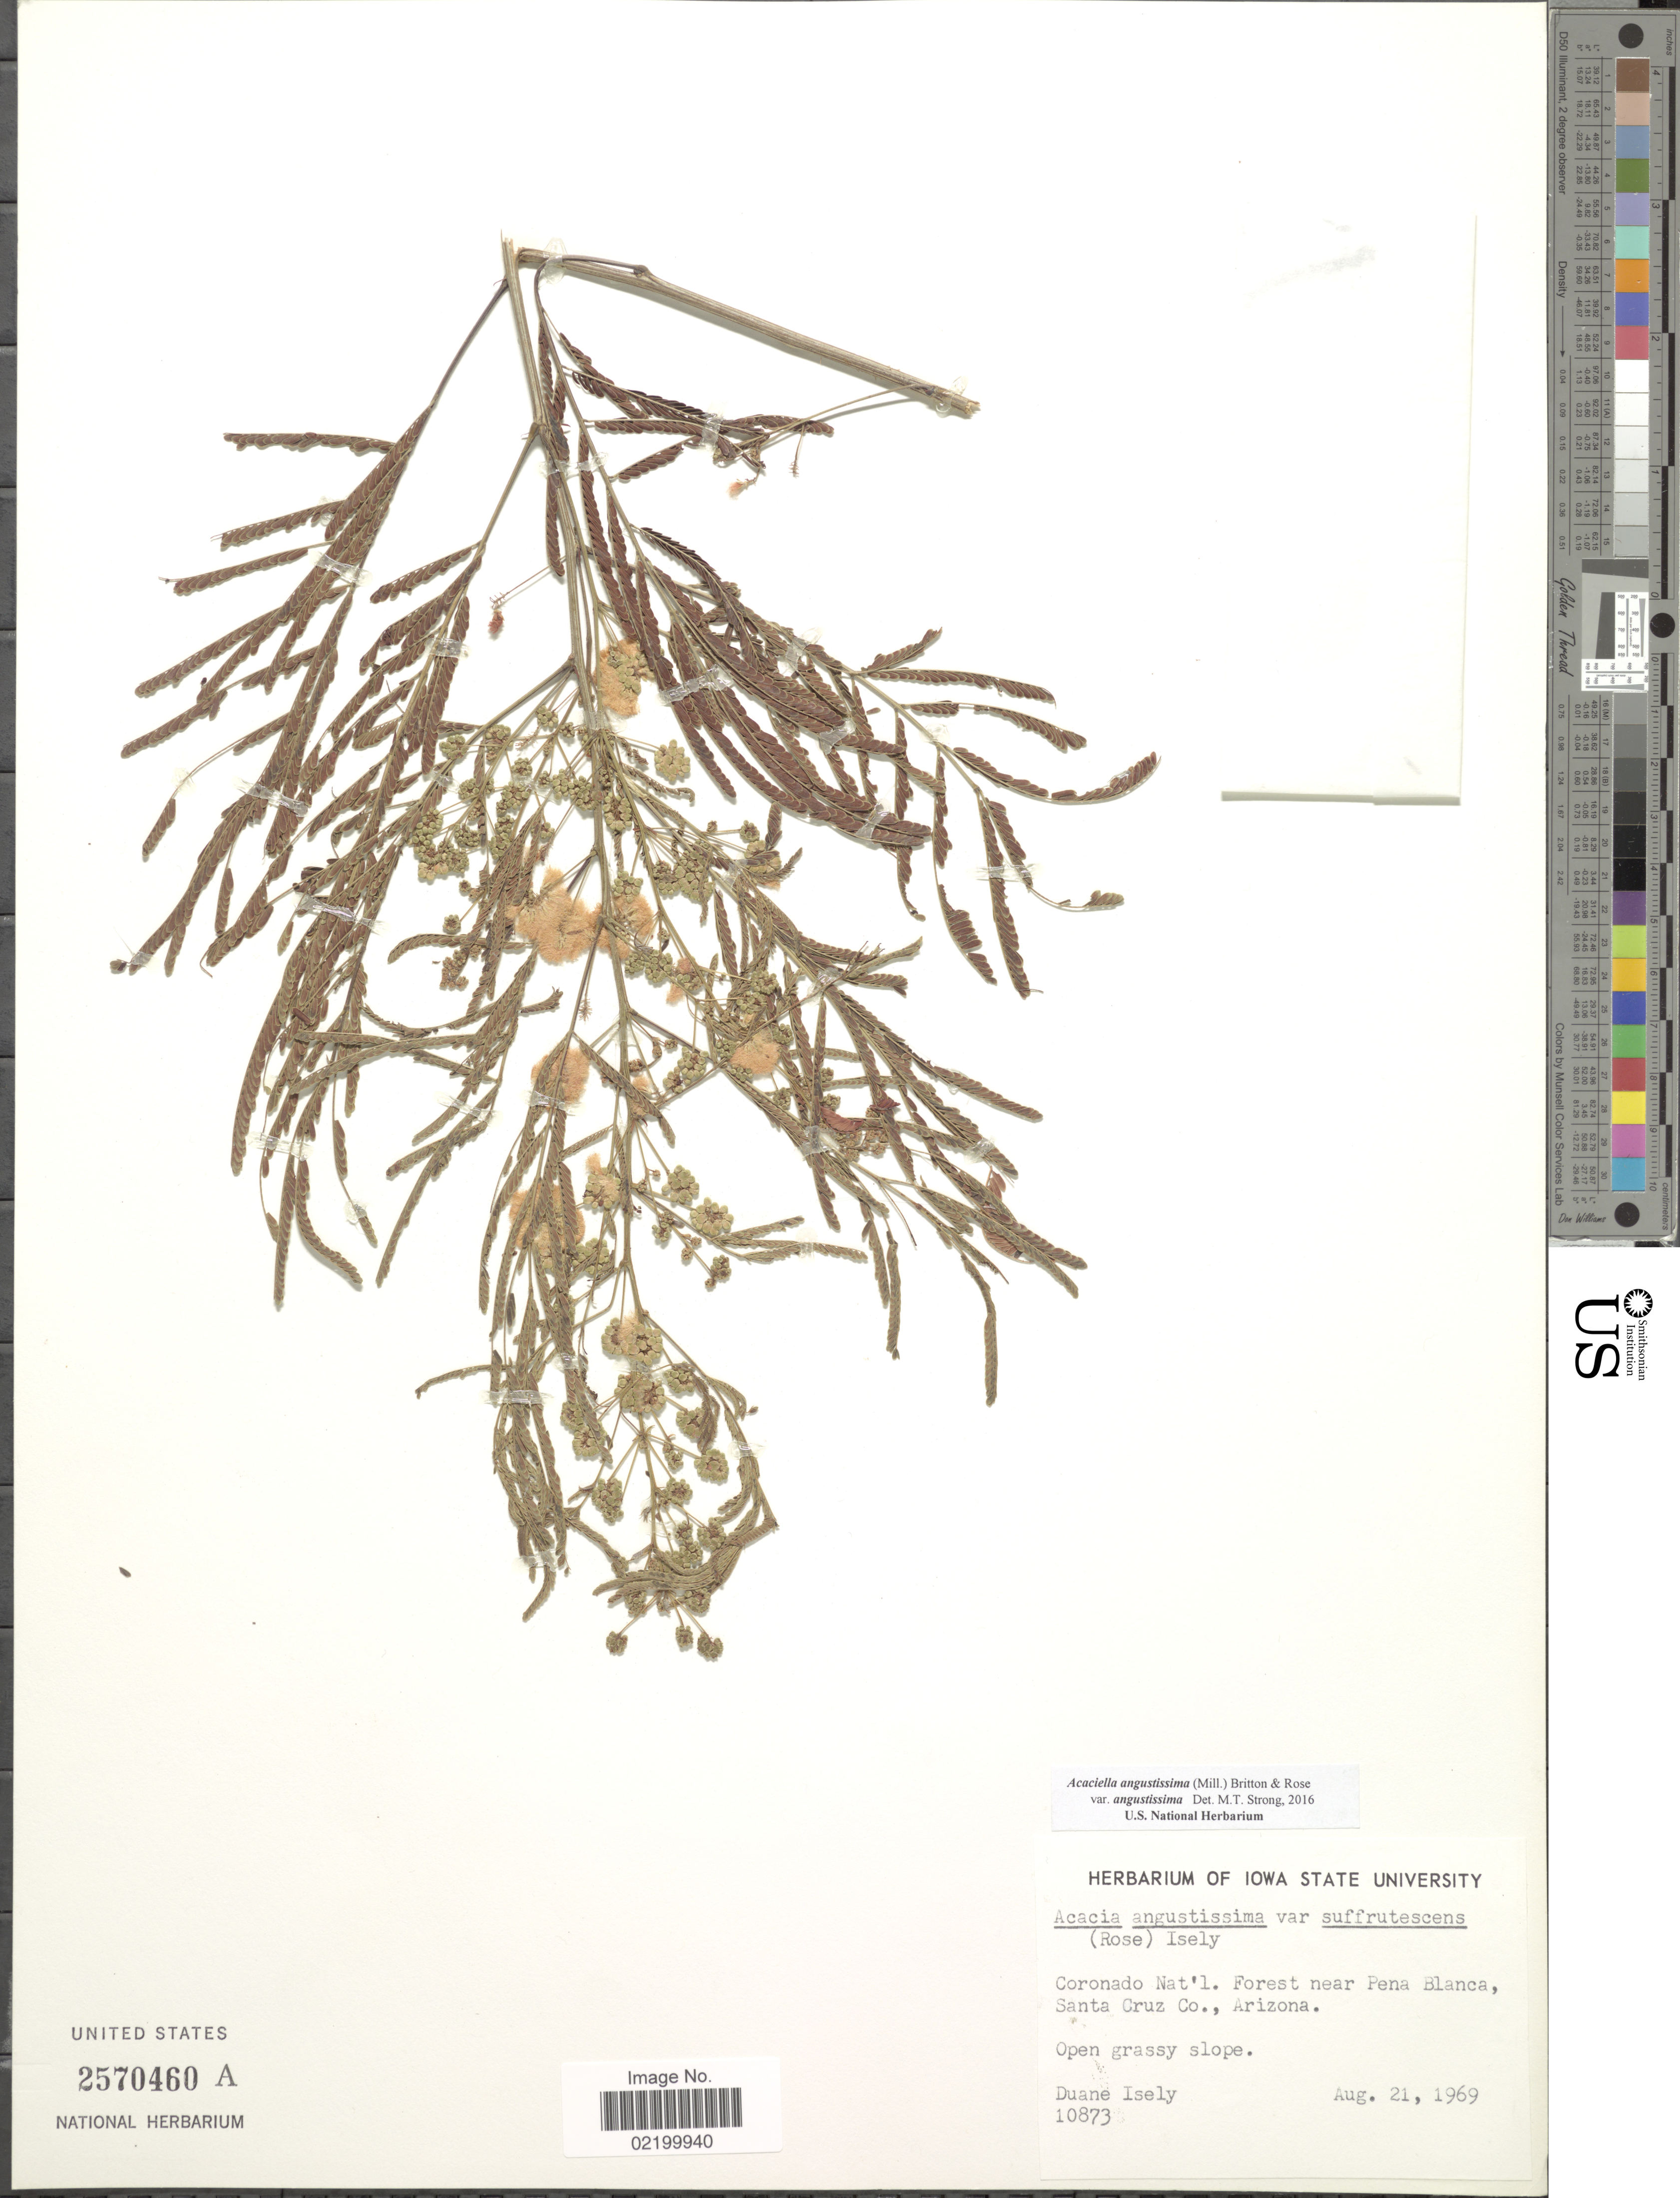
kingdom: Plantae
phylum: Tracheophyta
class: Magnoliopsida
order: Fabales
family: Fabaceae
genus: Acaciella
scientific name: Acaciella angustissima var. angustissima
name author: (Mill.) Britton & Rose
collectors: D. Isely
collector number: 10873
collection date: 1969-08-21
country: United States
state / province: Arizona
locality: Coronado Nat'l. Forest near Pena Blanca, Santa Cruz Co.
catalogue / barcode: US 2570460A